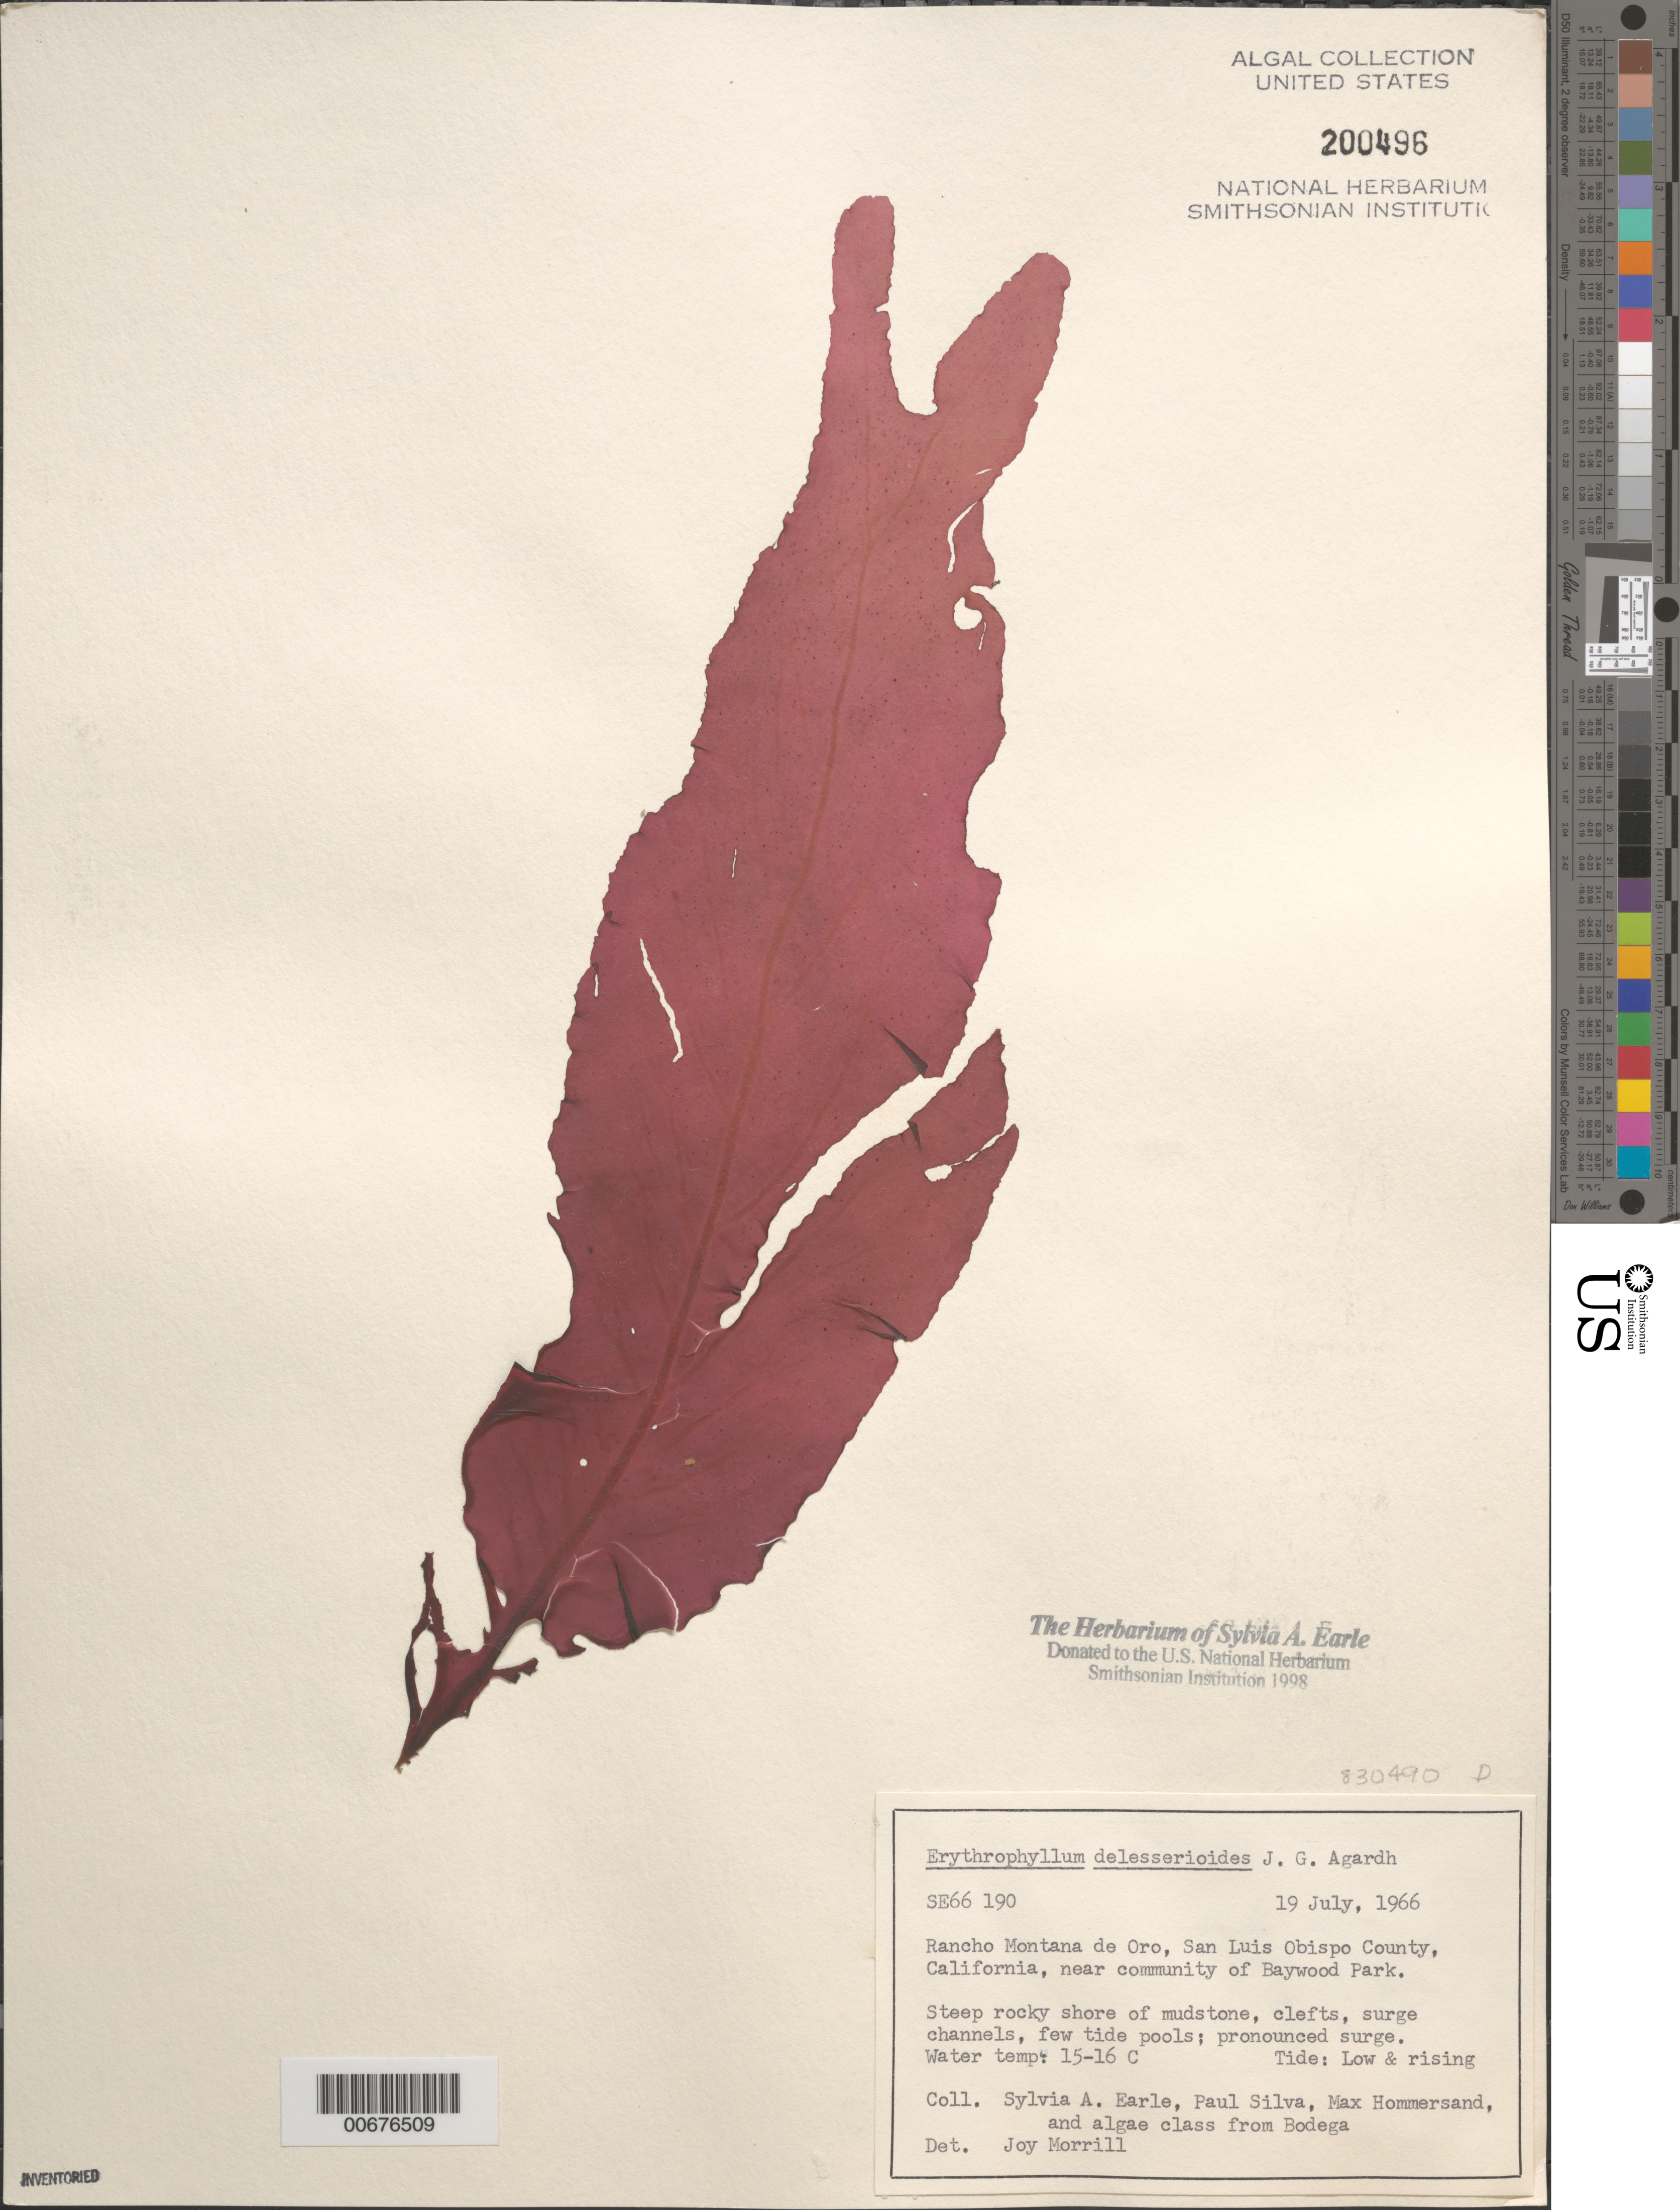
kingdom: Plantae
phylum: Rhodophyta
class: Florideophyceae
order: Gigartinales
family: Kallymeniaceae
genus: Erythrophyllum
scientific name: Erythrophyllum delesserioides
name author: J. Agardh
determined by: Morrill, J.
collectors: S. A. Earle, P. C. Silva, M. H. Hommersand & Bodega Algae Class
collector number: SE 66190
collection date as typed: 19 Jul 1966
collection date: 1966-07-19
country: United States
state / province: California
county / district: San Luis Obispo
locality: Rancho Montana de Oro, near Baywood Park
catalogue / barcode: US 200496